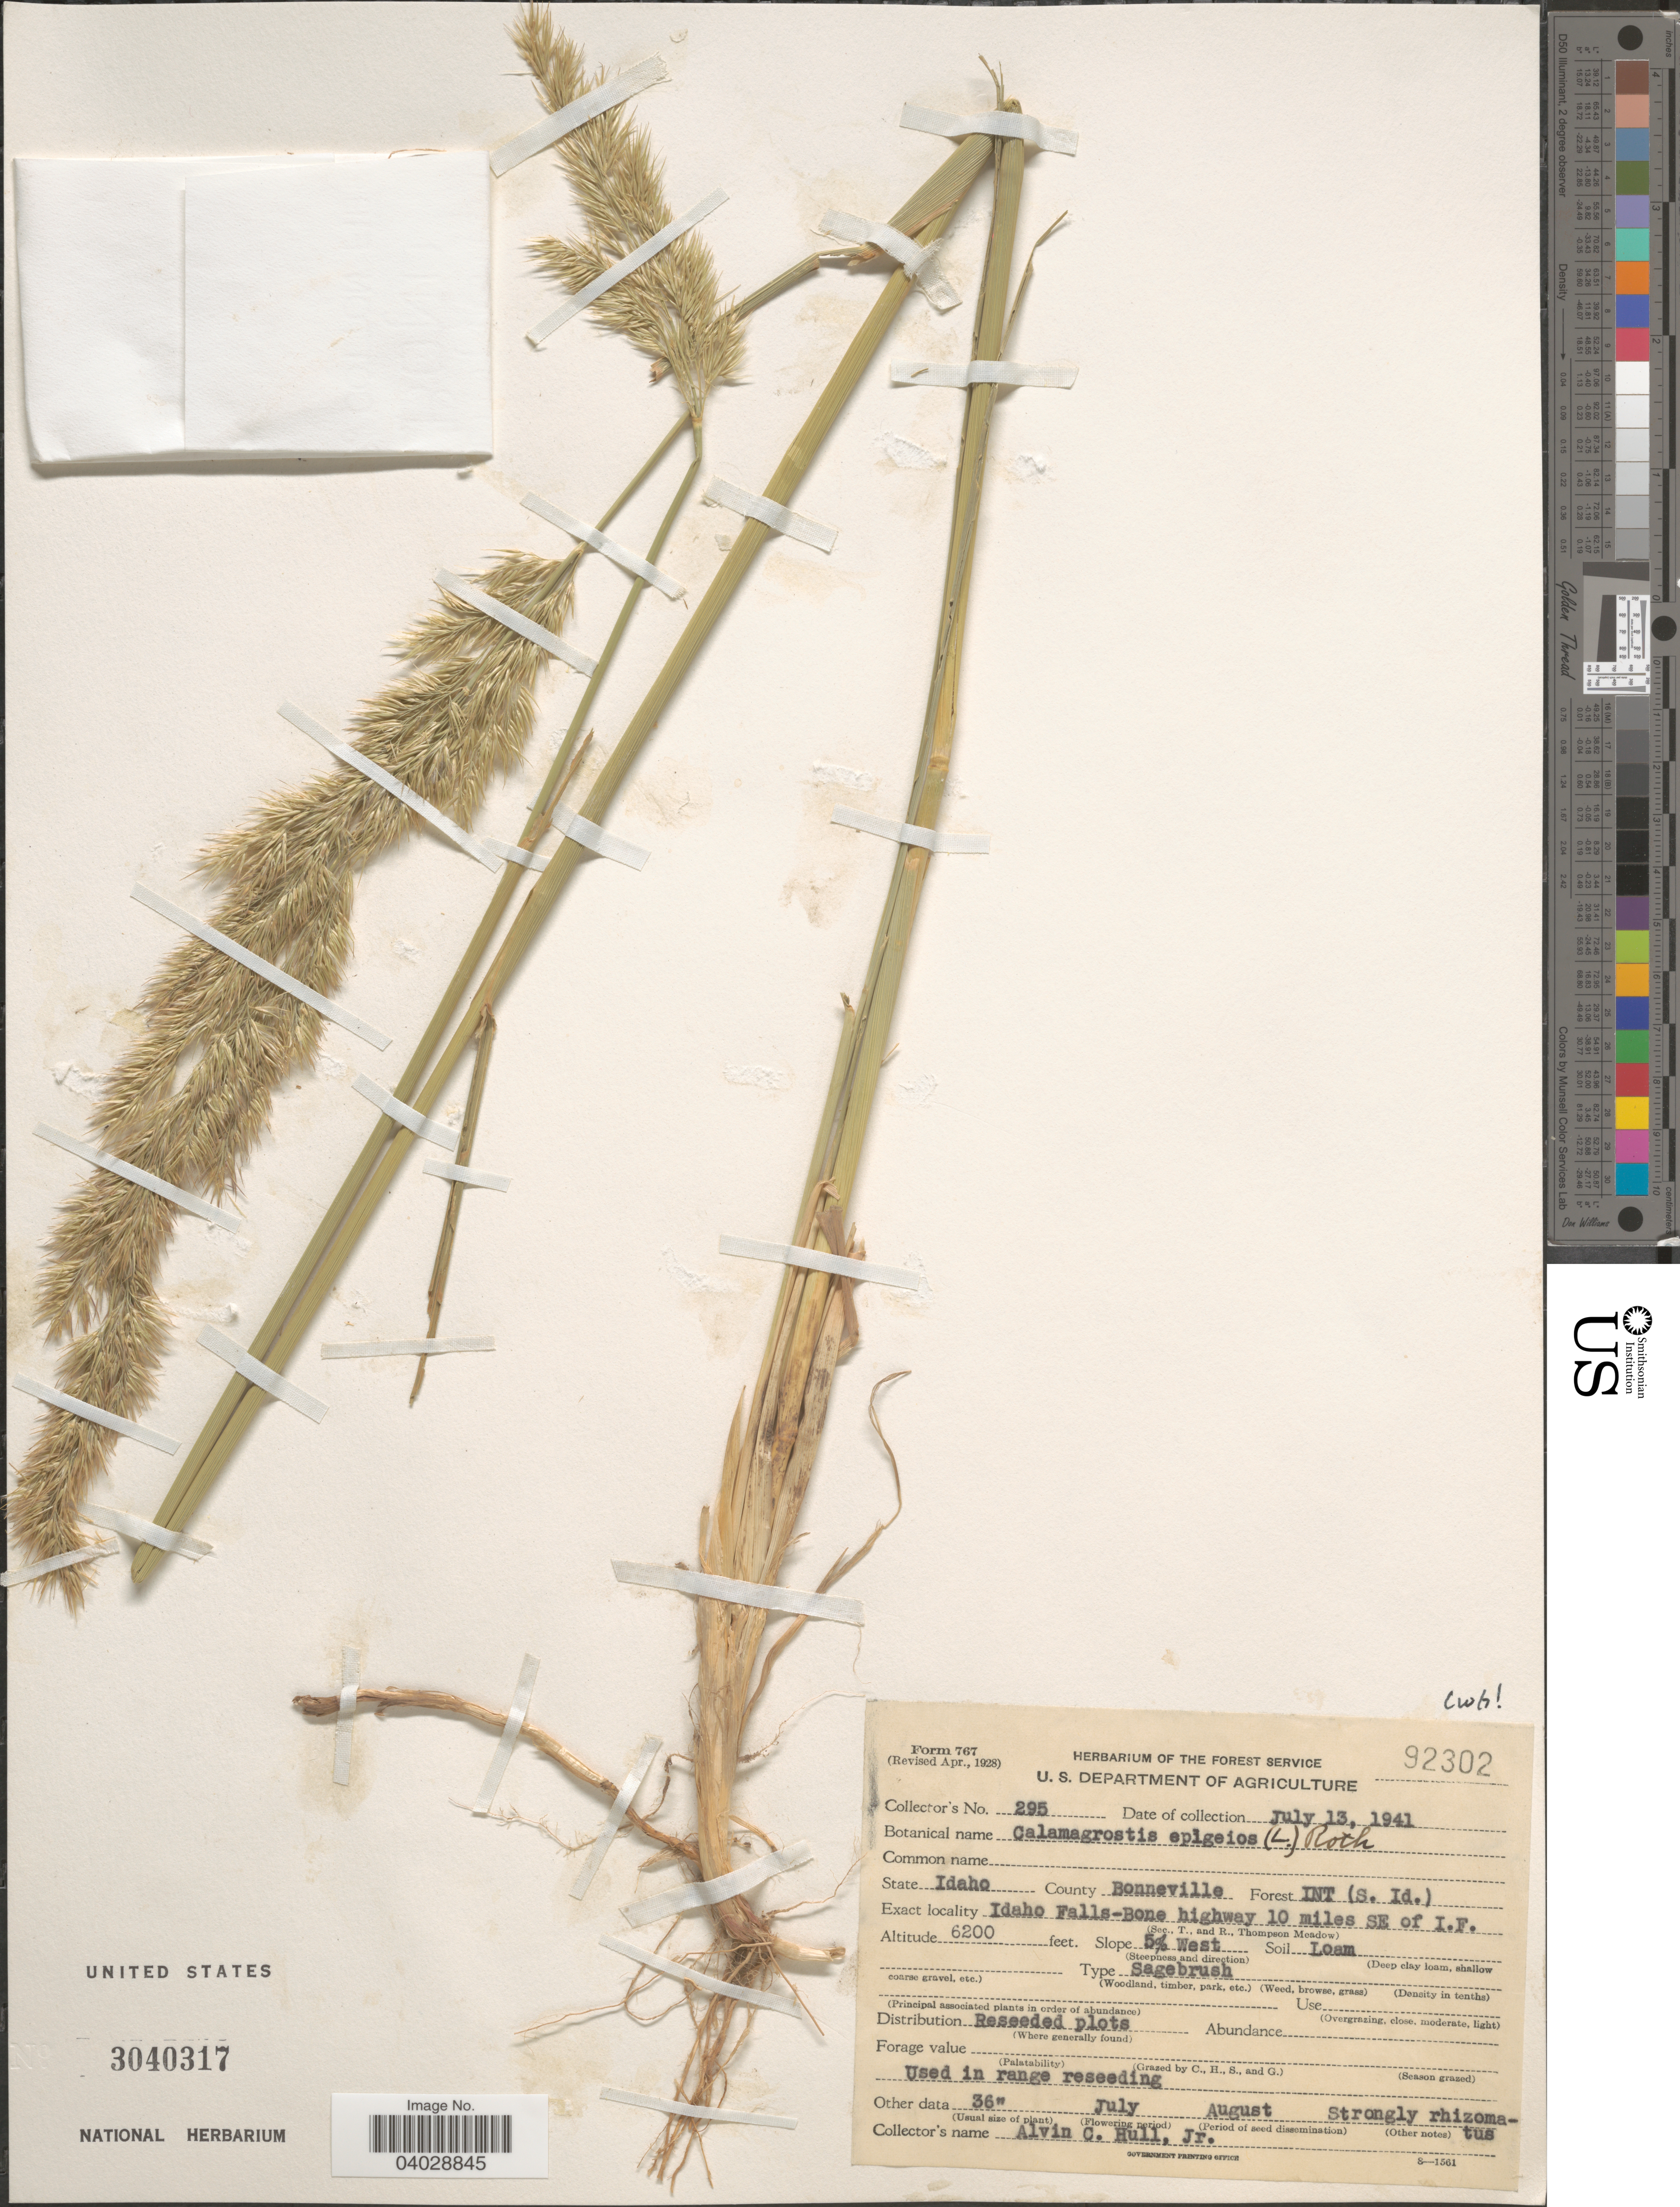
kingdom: Plantae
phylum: Tracheophyta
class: Liliopsida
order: Poales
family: Poaceae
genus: Calamagrostis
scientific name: Calamagrostis epigeios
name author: (L.) Roth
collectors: A. Hull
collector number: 295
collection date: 1941-07-13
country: United States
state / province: Idaho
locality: County Bonneville. Forest INT (S. Id.). Idaho Falls-Bone highway 10 miles SE of I.F.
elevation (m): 1890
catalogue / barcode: US 3040317